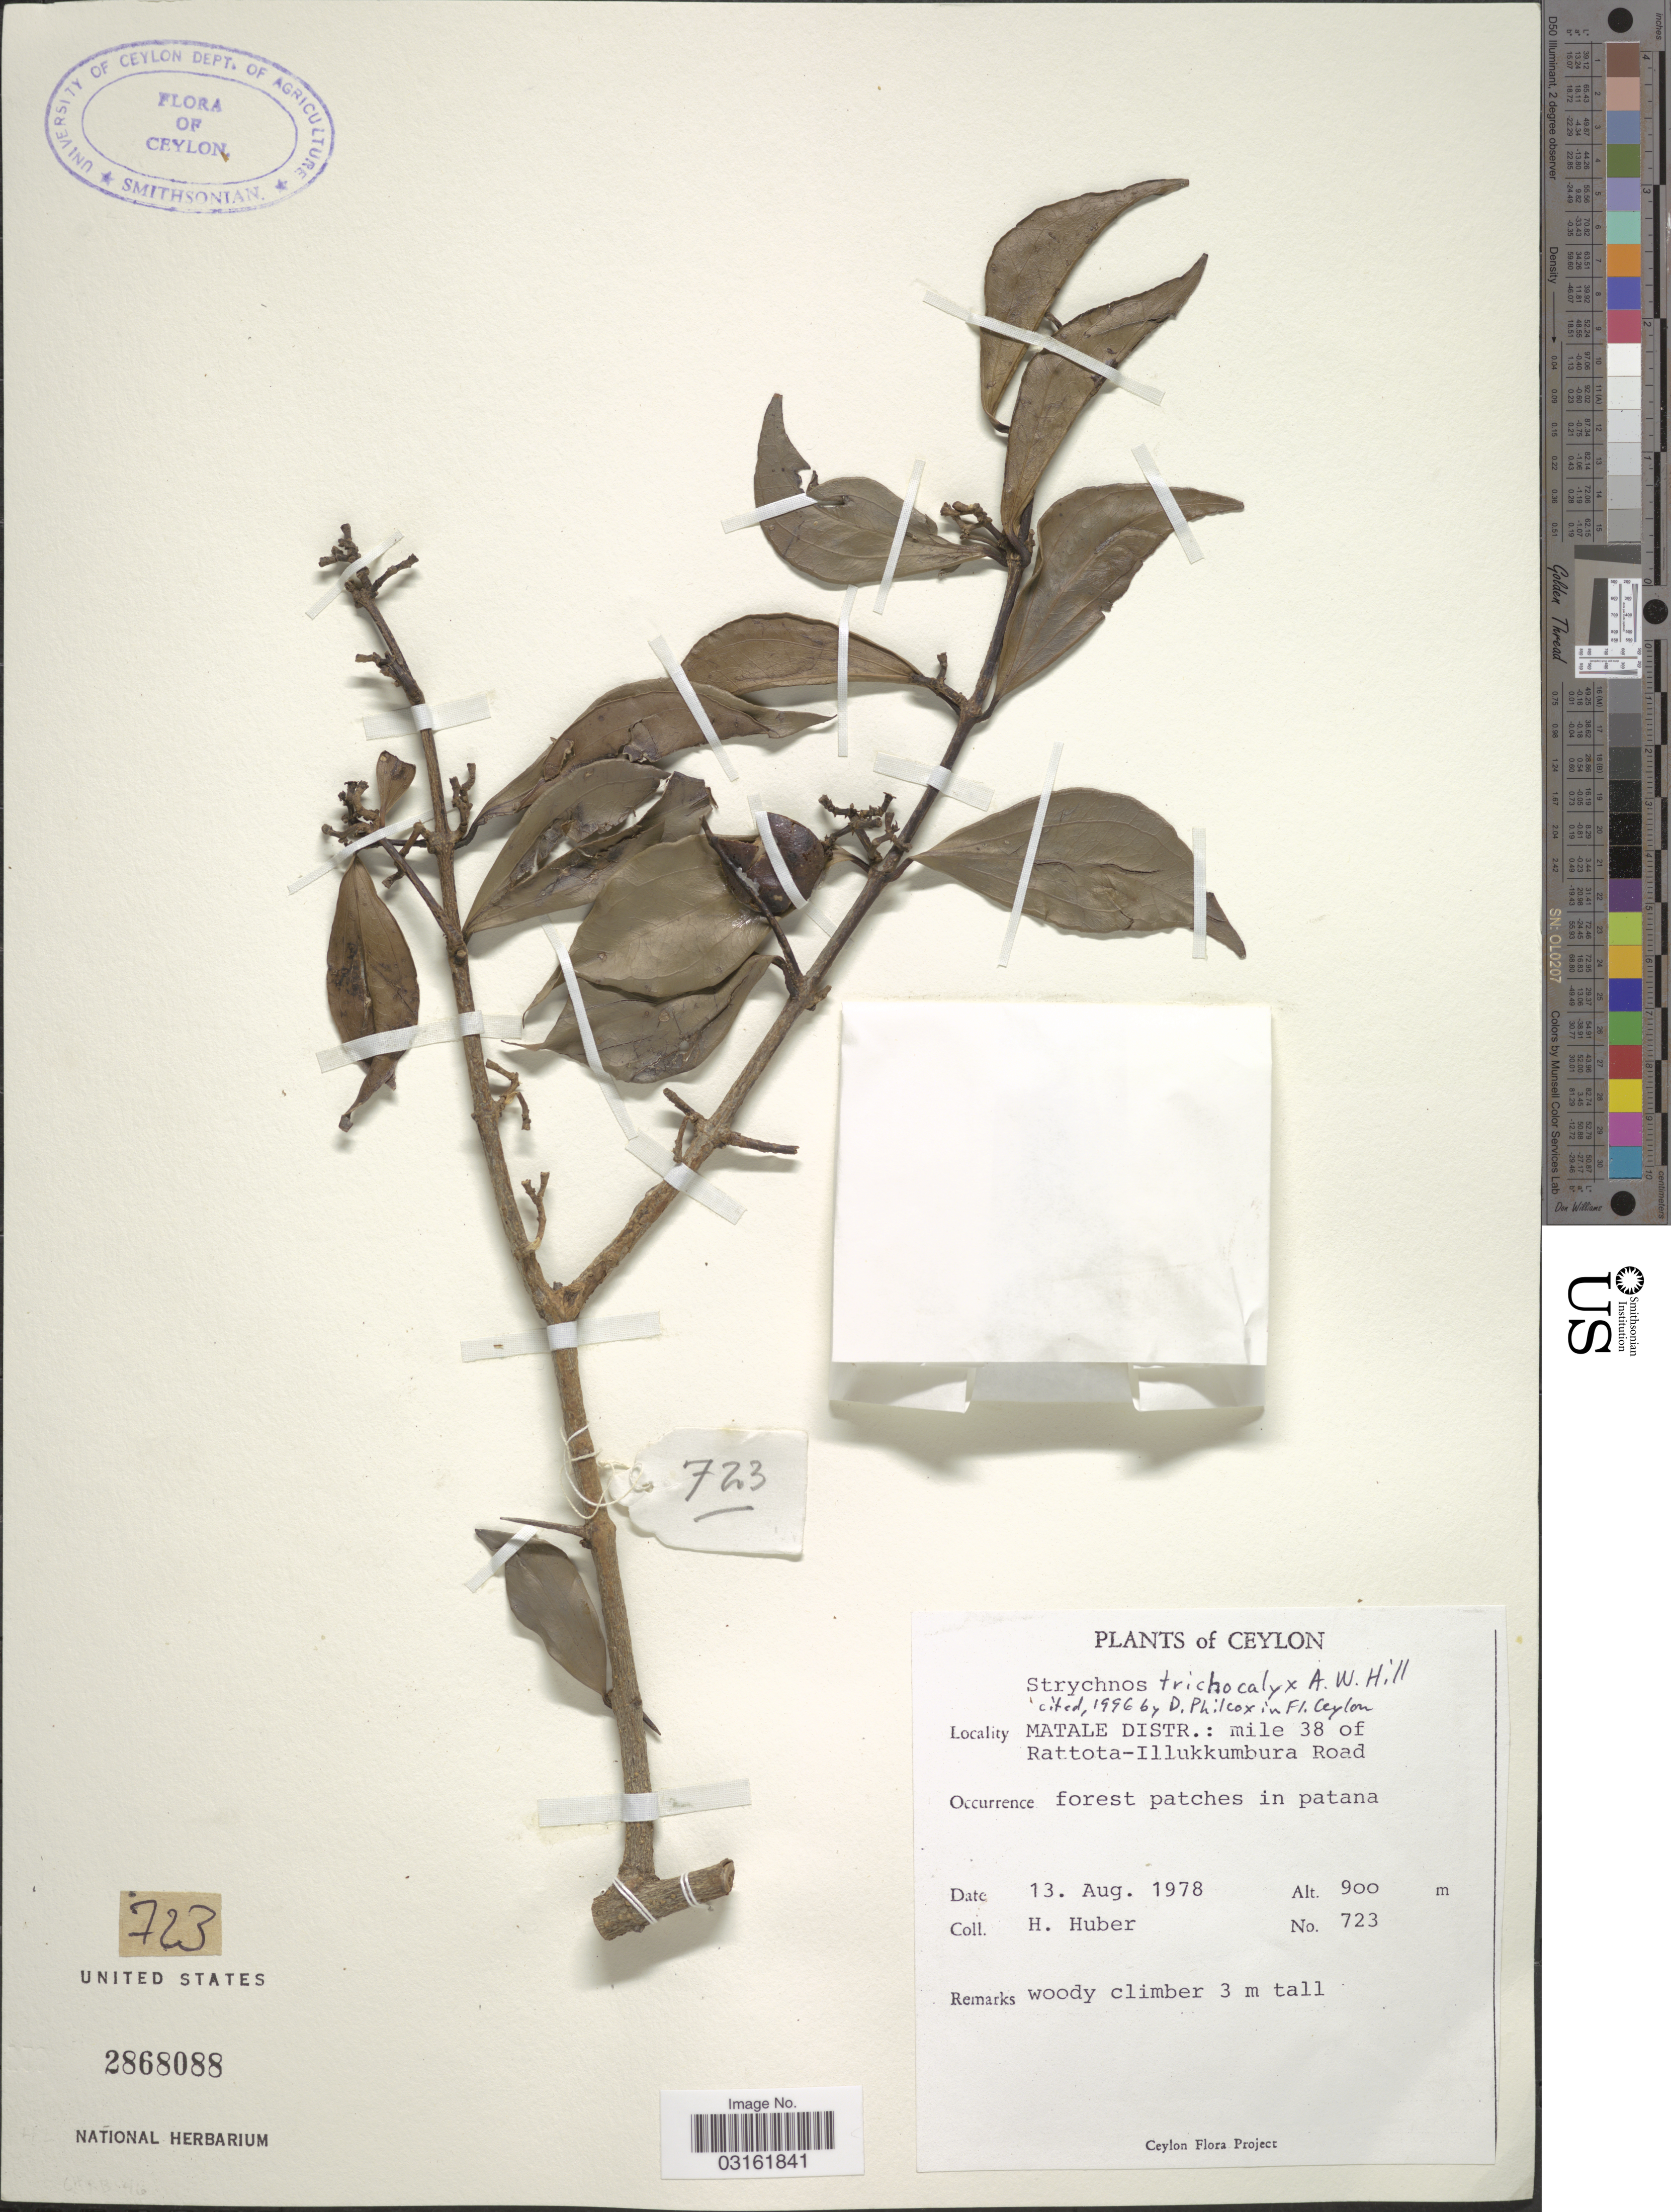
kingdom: Plantae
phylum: Tracheophyta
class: Magnoliopsida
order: Gentianales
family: Loganiaceae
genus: Strychnos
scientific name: Strychnos trichocalyx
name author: A.W. Hill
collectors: H. Huber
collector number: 723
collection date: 1978-08-13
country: Sri Lanka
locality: Ceylon. Matale Distr.: mile 38 of Rattota-Illukkumbra Road.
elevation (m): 900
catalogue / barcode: US 2868088